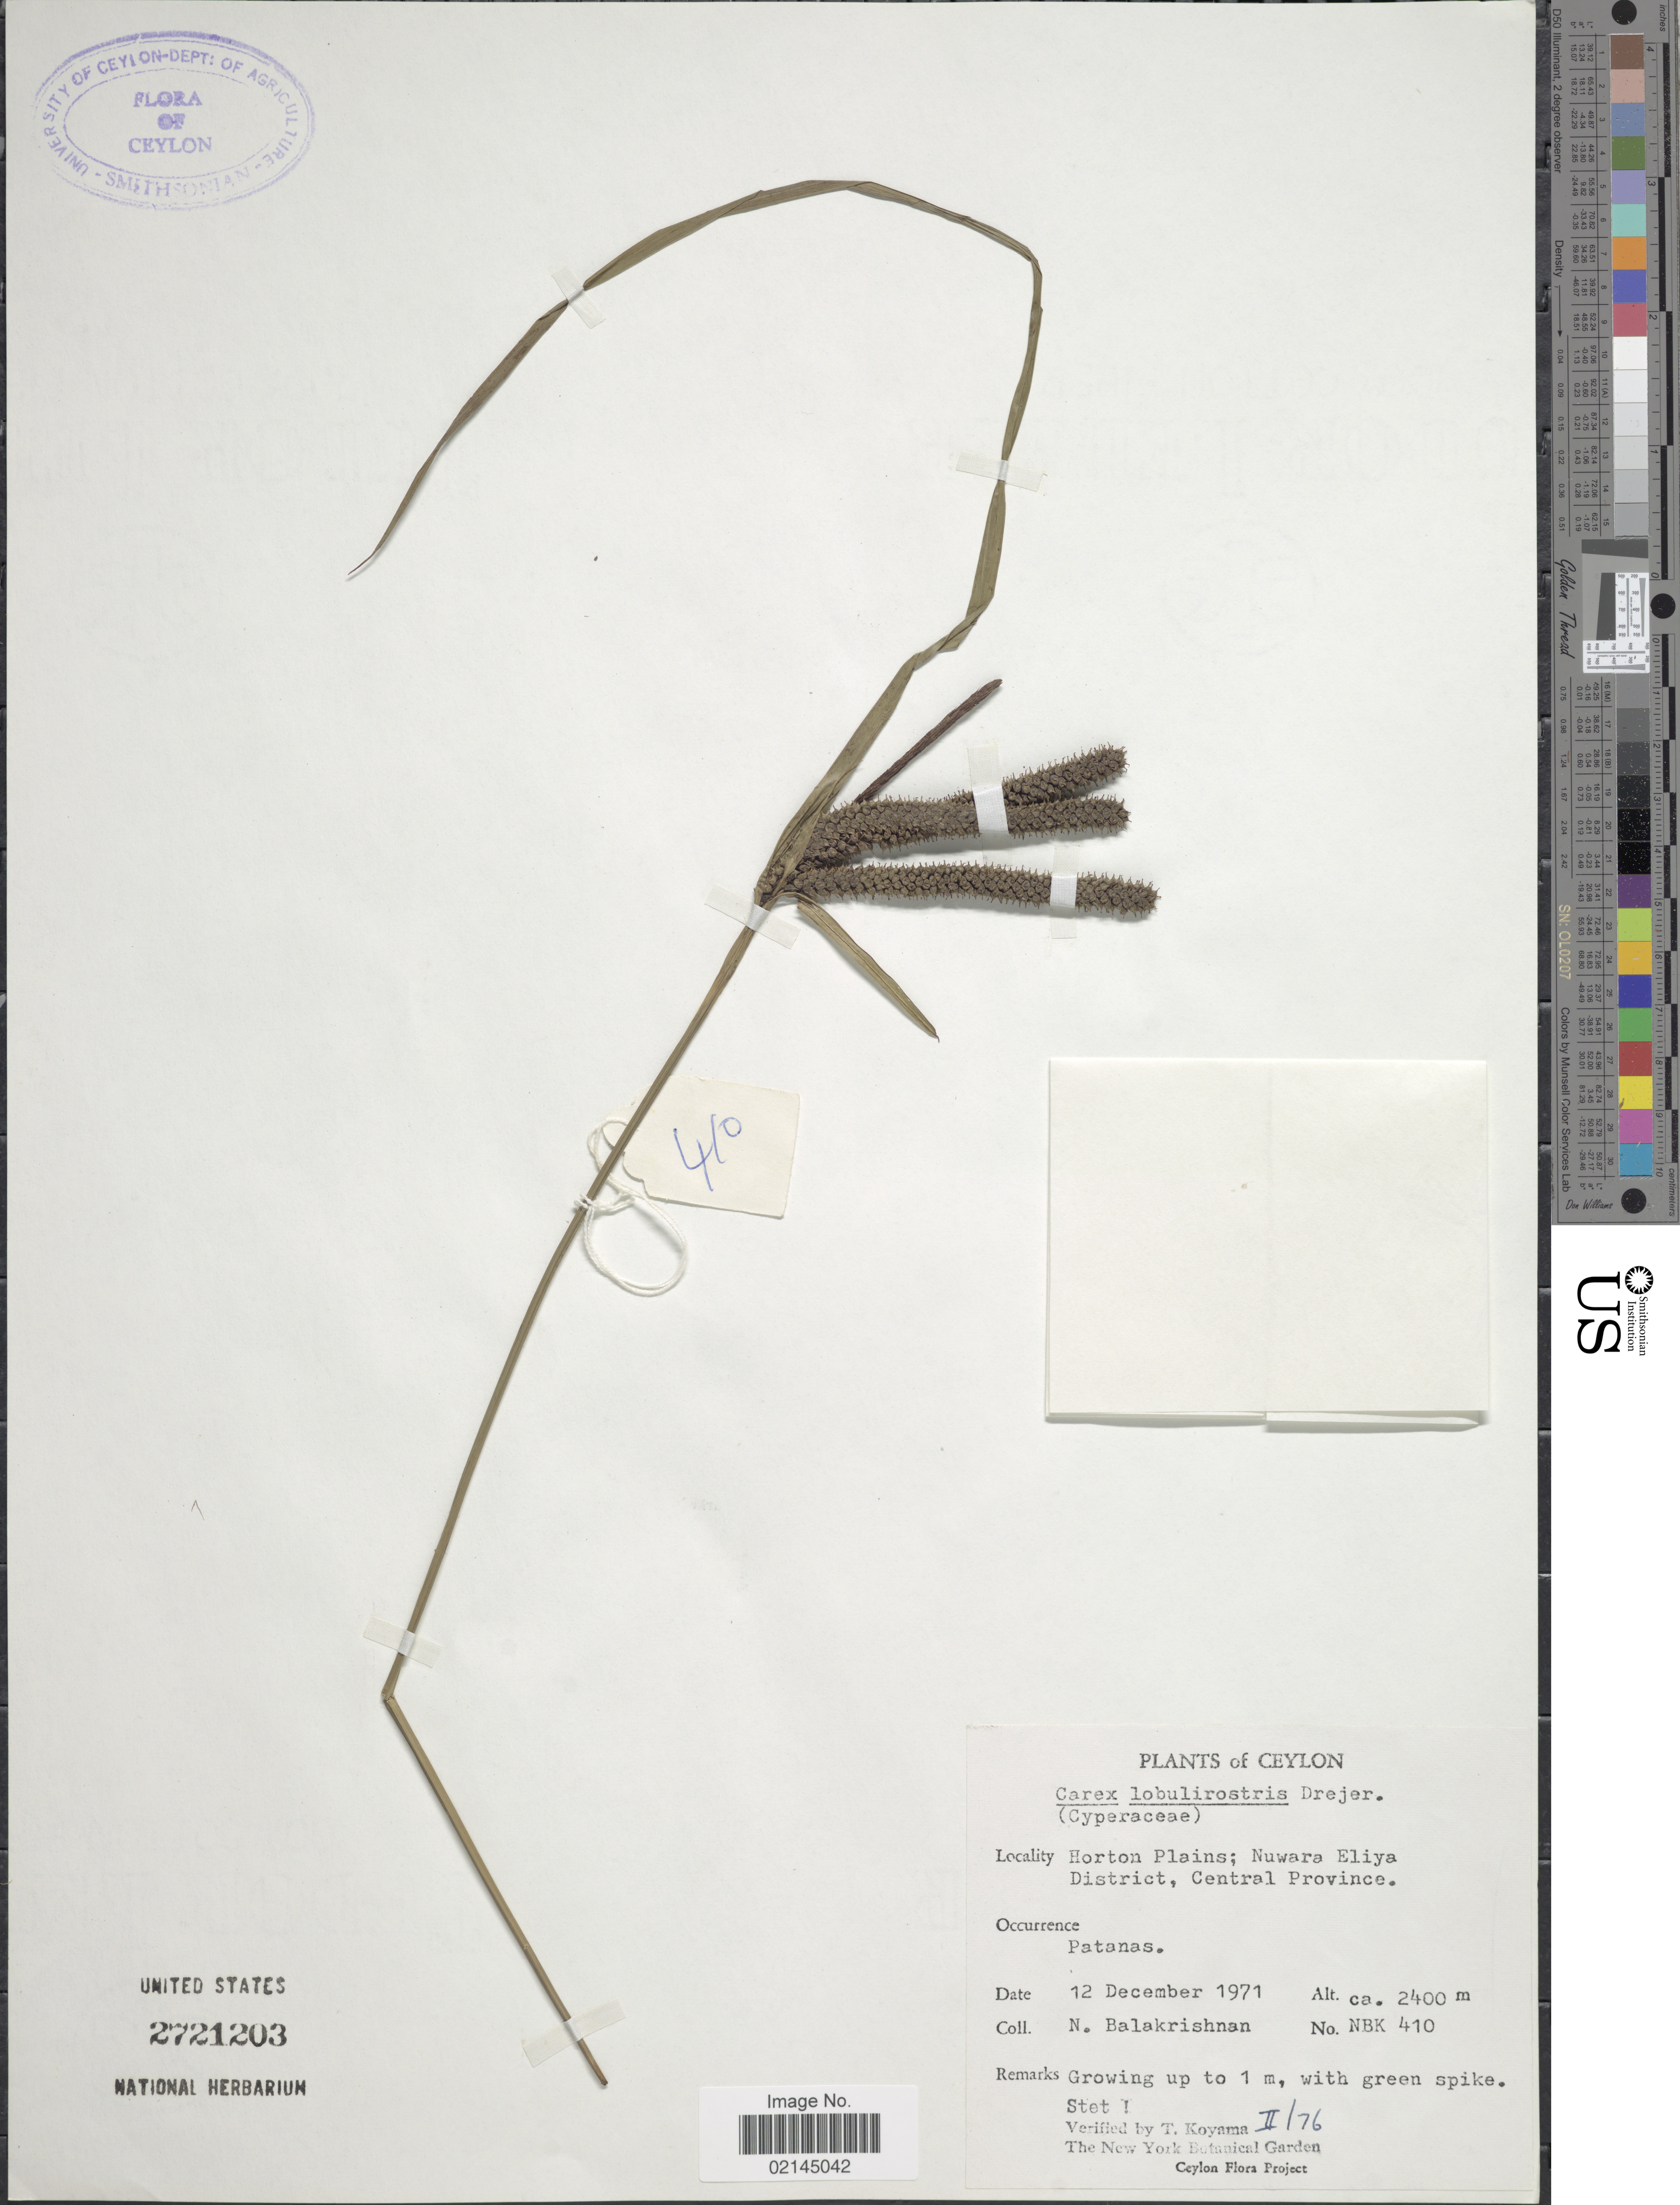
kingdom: Plantae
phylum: Tracheophyta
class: Liliopsida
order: Poales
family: Cyperaceae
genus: Carex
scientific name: Carex lobulirostris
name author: Drejer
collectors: N. Balakrishnan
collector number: NBK410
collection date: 1971-12-12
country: Sri Lanka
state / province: Central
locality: Ceylon, Horton Plains; Nuwara Eliya District, Central Province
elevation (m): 2400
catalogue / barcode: US 2721203